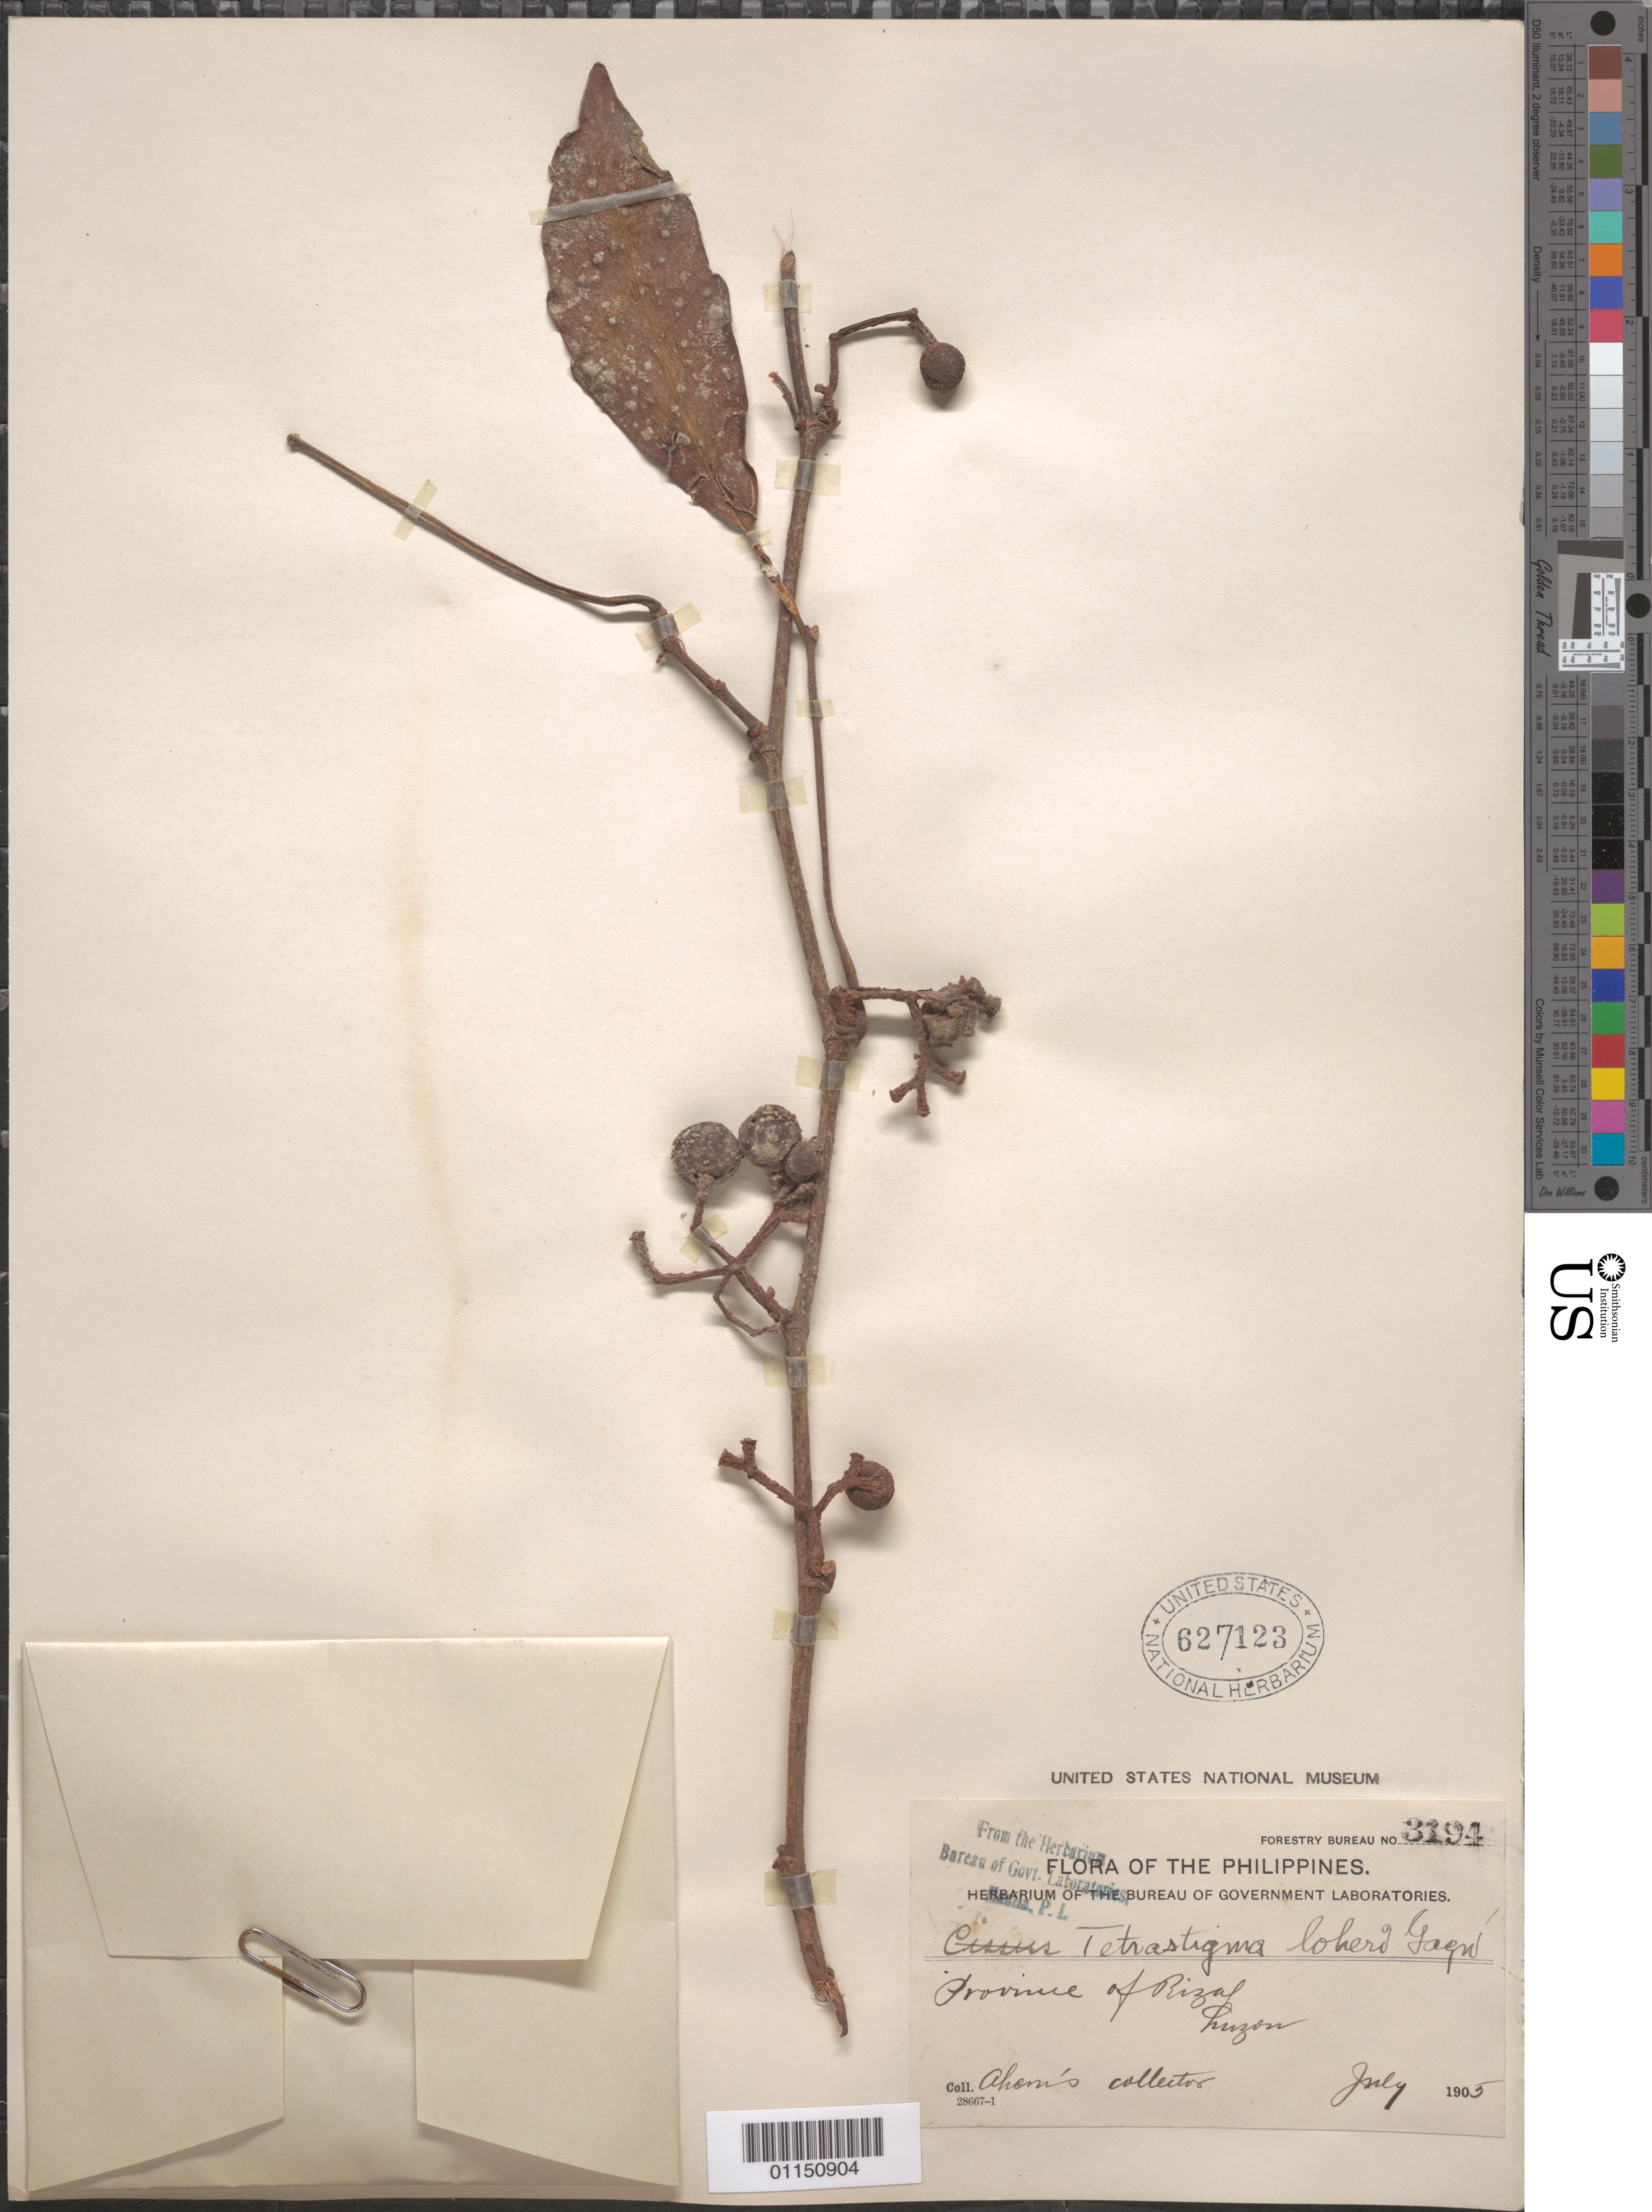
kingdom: Plantae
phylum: Tracheophyta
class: Magnoliopsida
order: Vitales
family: Vitaceae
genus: Tetrastigma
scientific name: Tetrastigma loheri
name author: Gagnep.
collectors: G. Ahern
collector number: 3194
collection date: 1905-07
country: Philippines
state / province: Calabarzon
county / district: Rizal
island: Luzon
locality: Luzon.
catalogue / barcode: US 627123